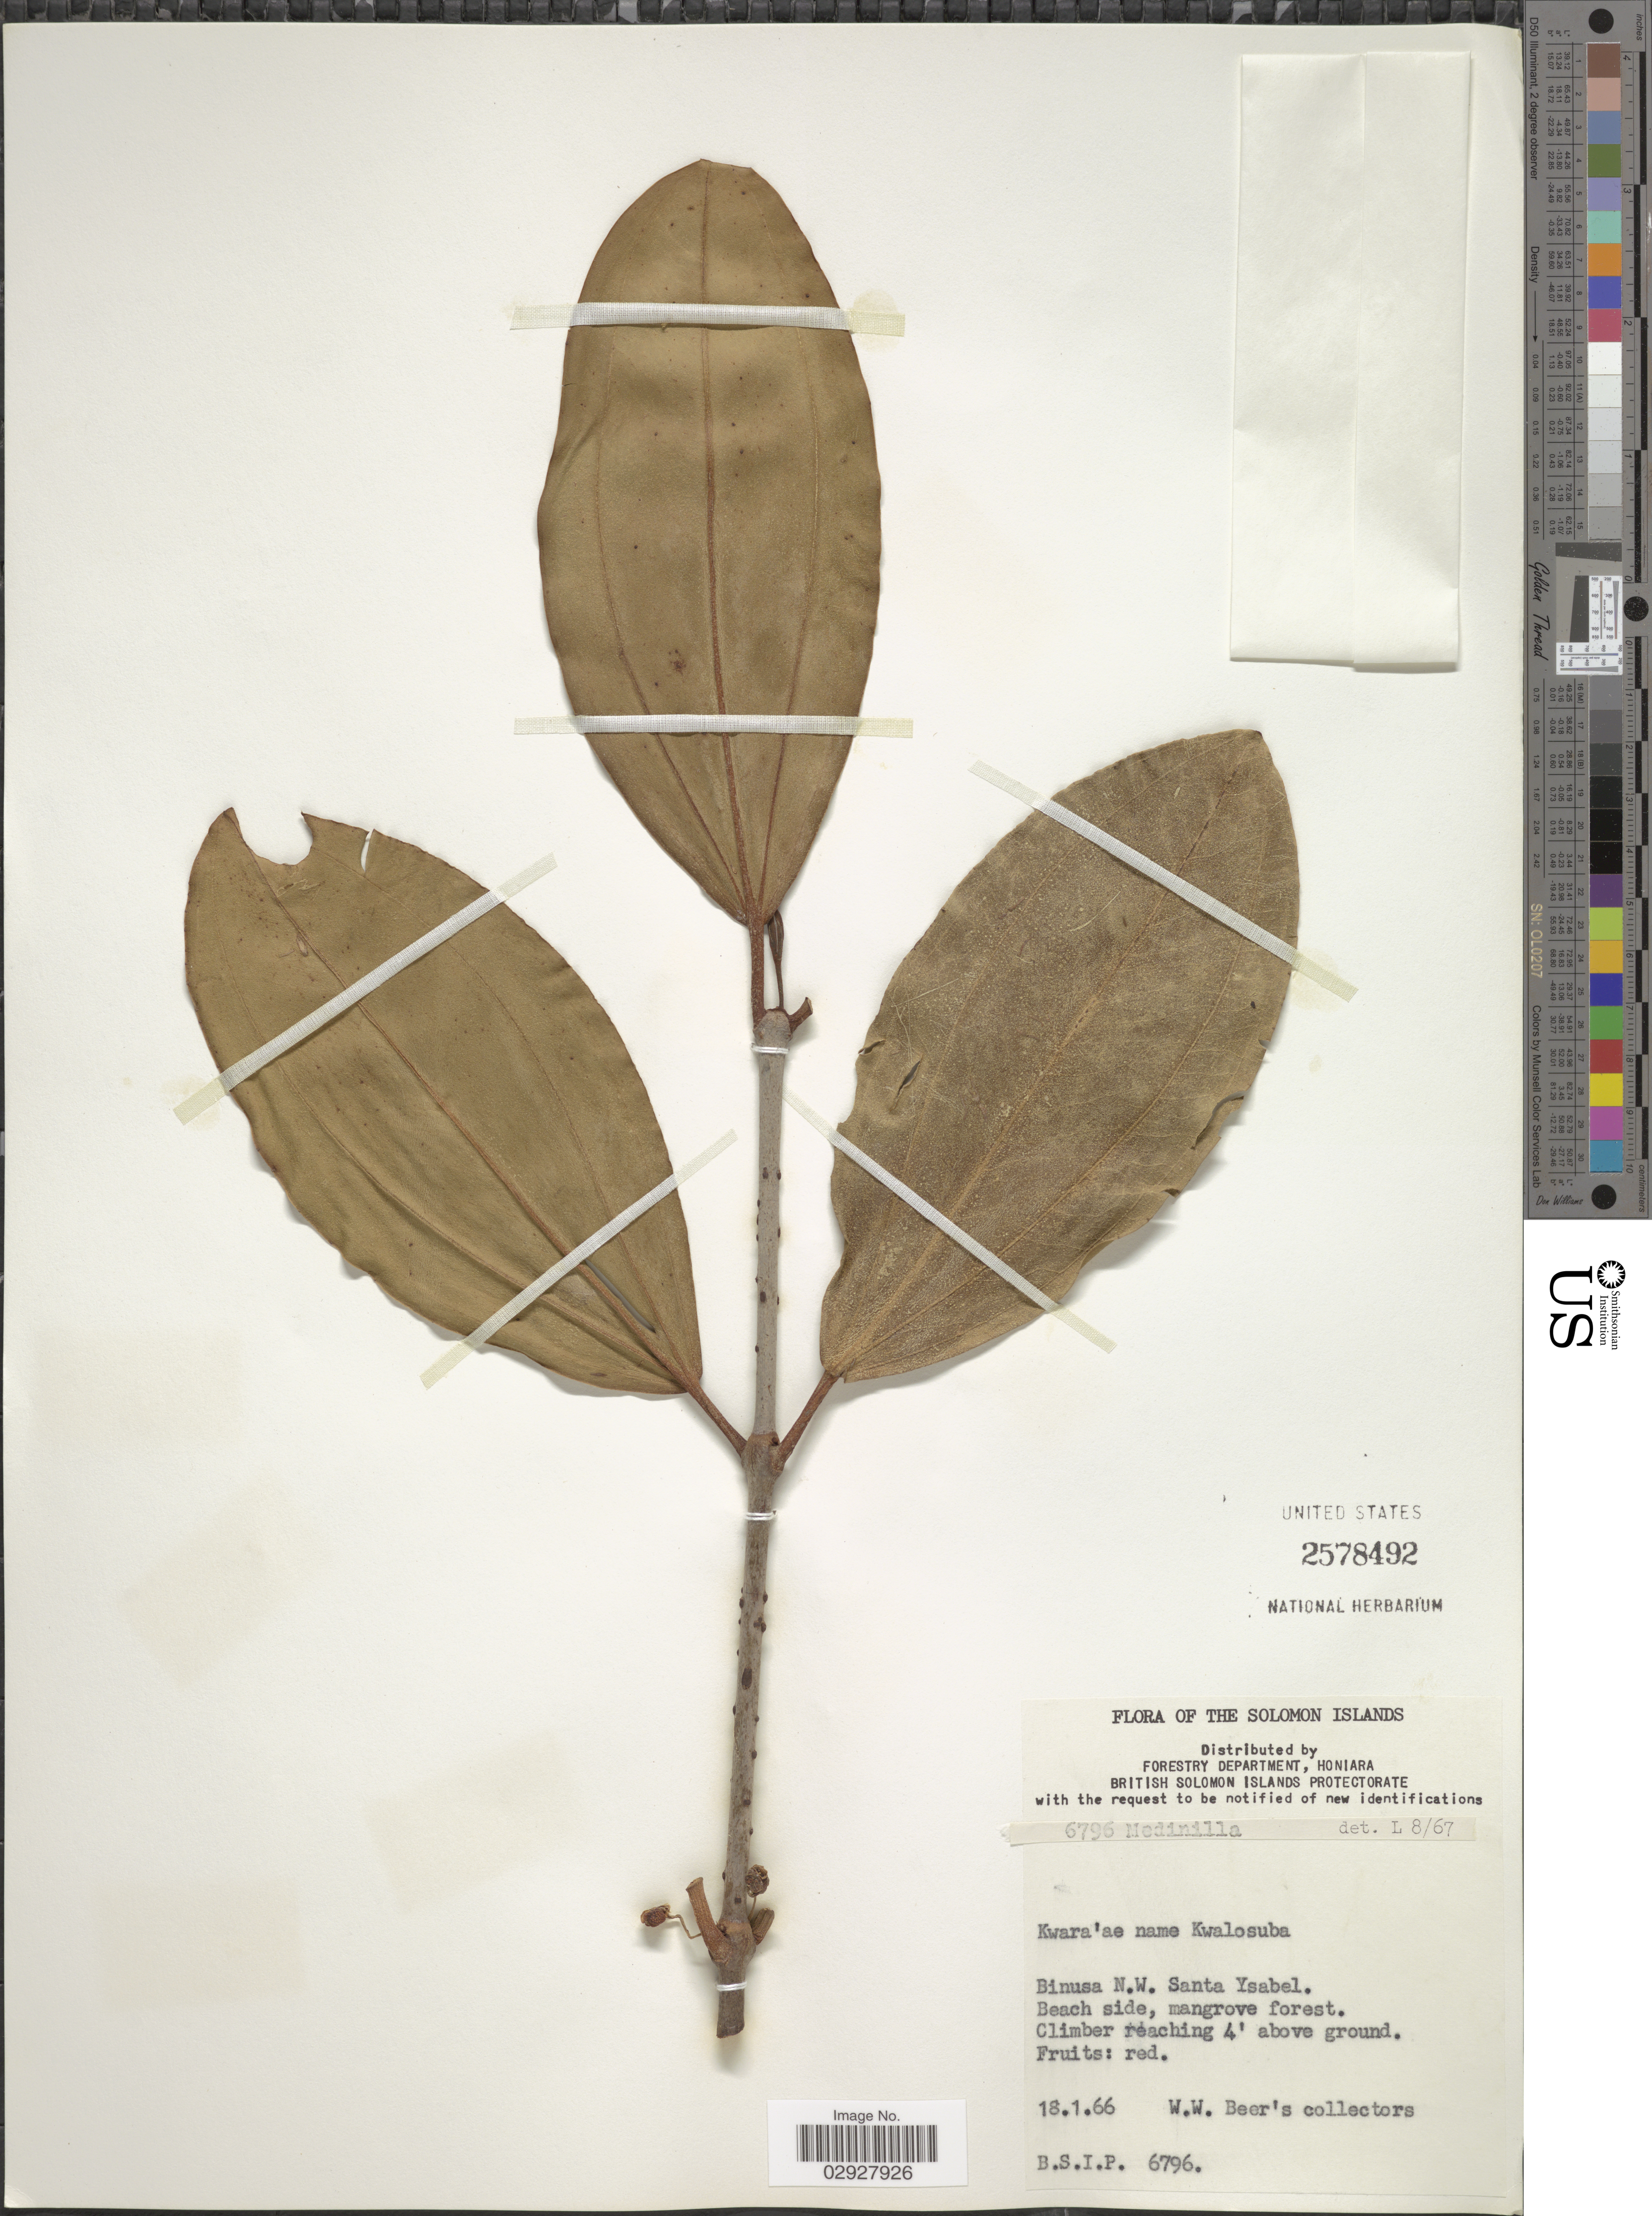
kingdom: Plantae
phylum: Tracheophyta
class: Magnoliopsida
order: Myrtales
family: Melastomataceae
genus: Medinilla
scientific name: Medinilla sp.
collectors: W. Beer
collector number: B.S.I.P. 6796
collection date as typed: Transcribed d/m/y: 18/1/66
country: Solomon Islands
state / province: Solomon Islands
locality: The Solomon Islands, Binusa N.W. Santa Ysabel, Beach side, mangrove forest.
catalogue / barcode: US 2578492